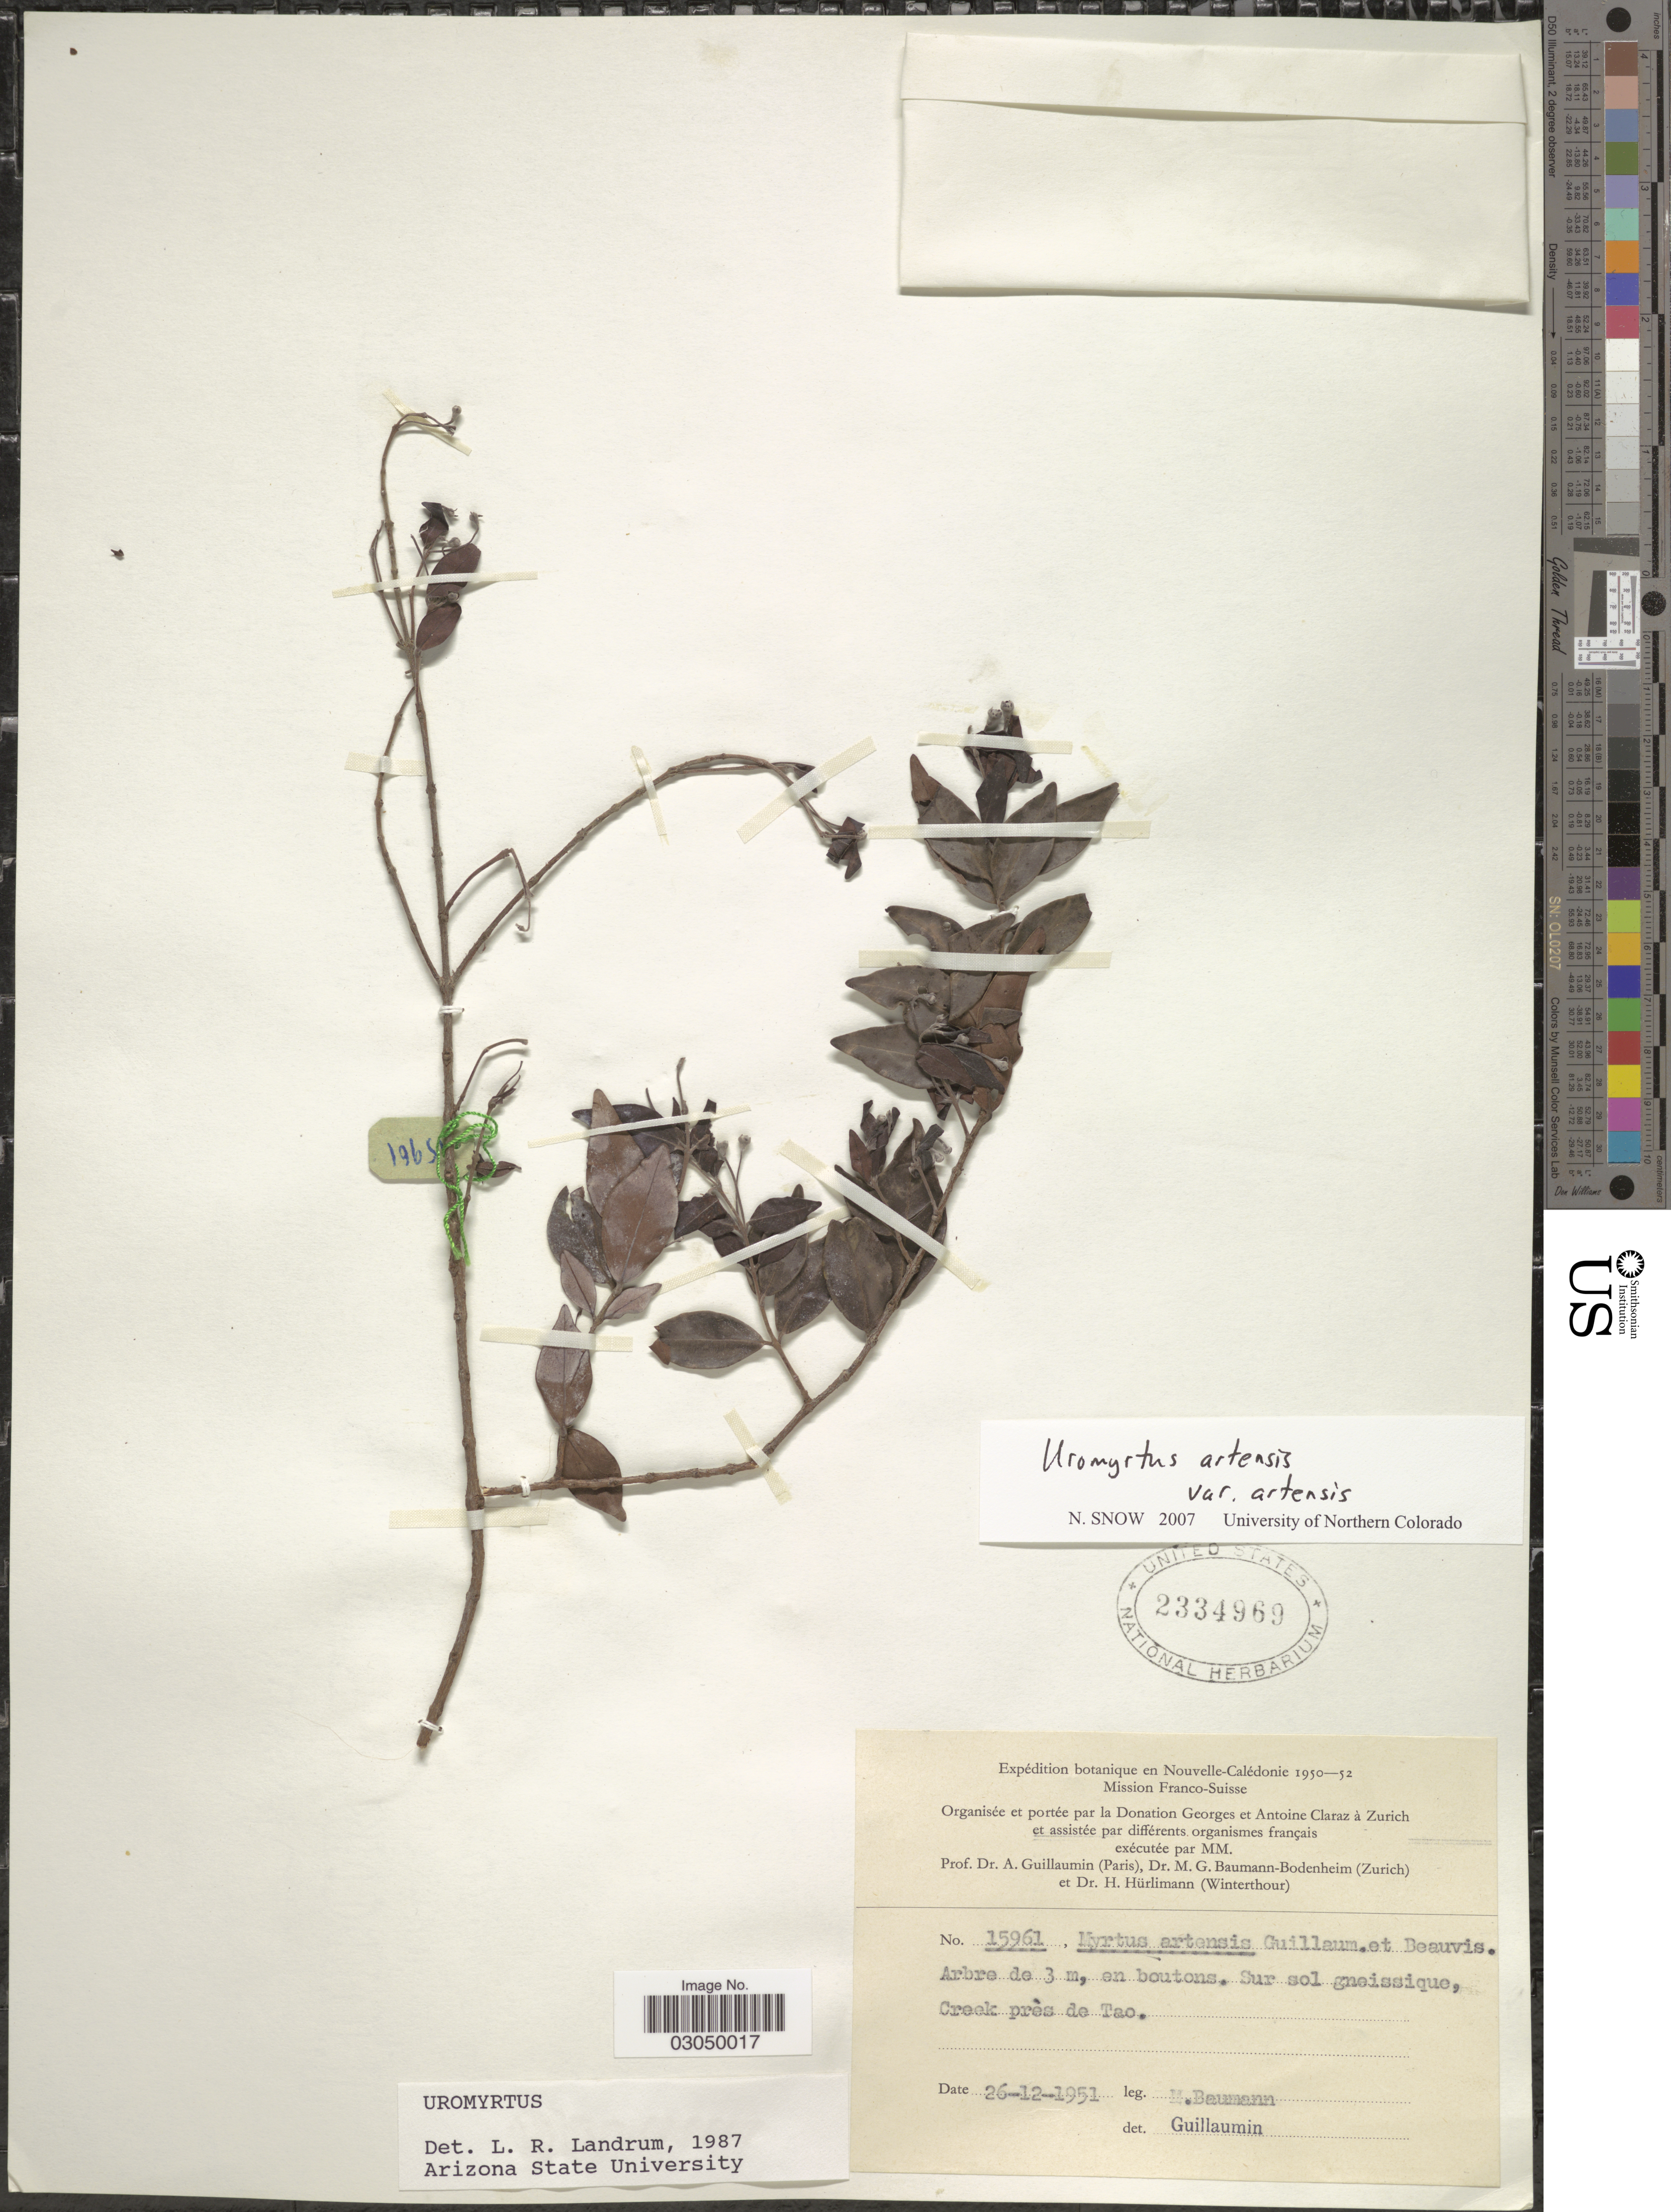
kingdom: Plantae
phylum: Tracheophyta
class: Magnoliopsida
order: Myrtales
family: Myrtaceae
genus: Uromyrtus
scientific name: Uromyrtus artensis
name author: (Montrouz.) Burret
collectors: M. Baumann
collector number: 15961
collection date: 1951-12-26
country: New Caledonia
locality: En Nouvelle-Calédonie. Creek près de Tao.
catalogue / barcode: US 2334969